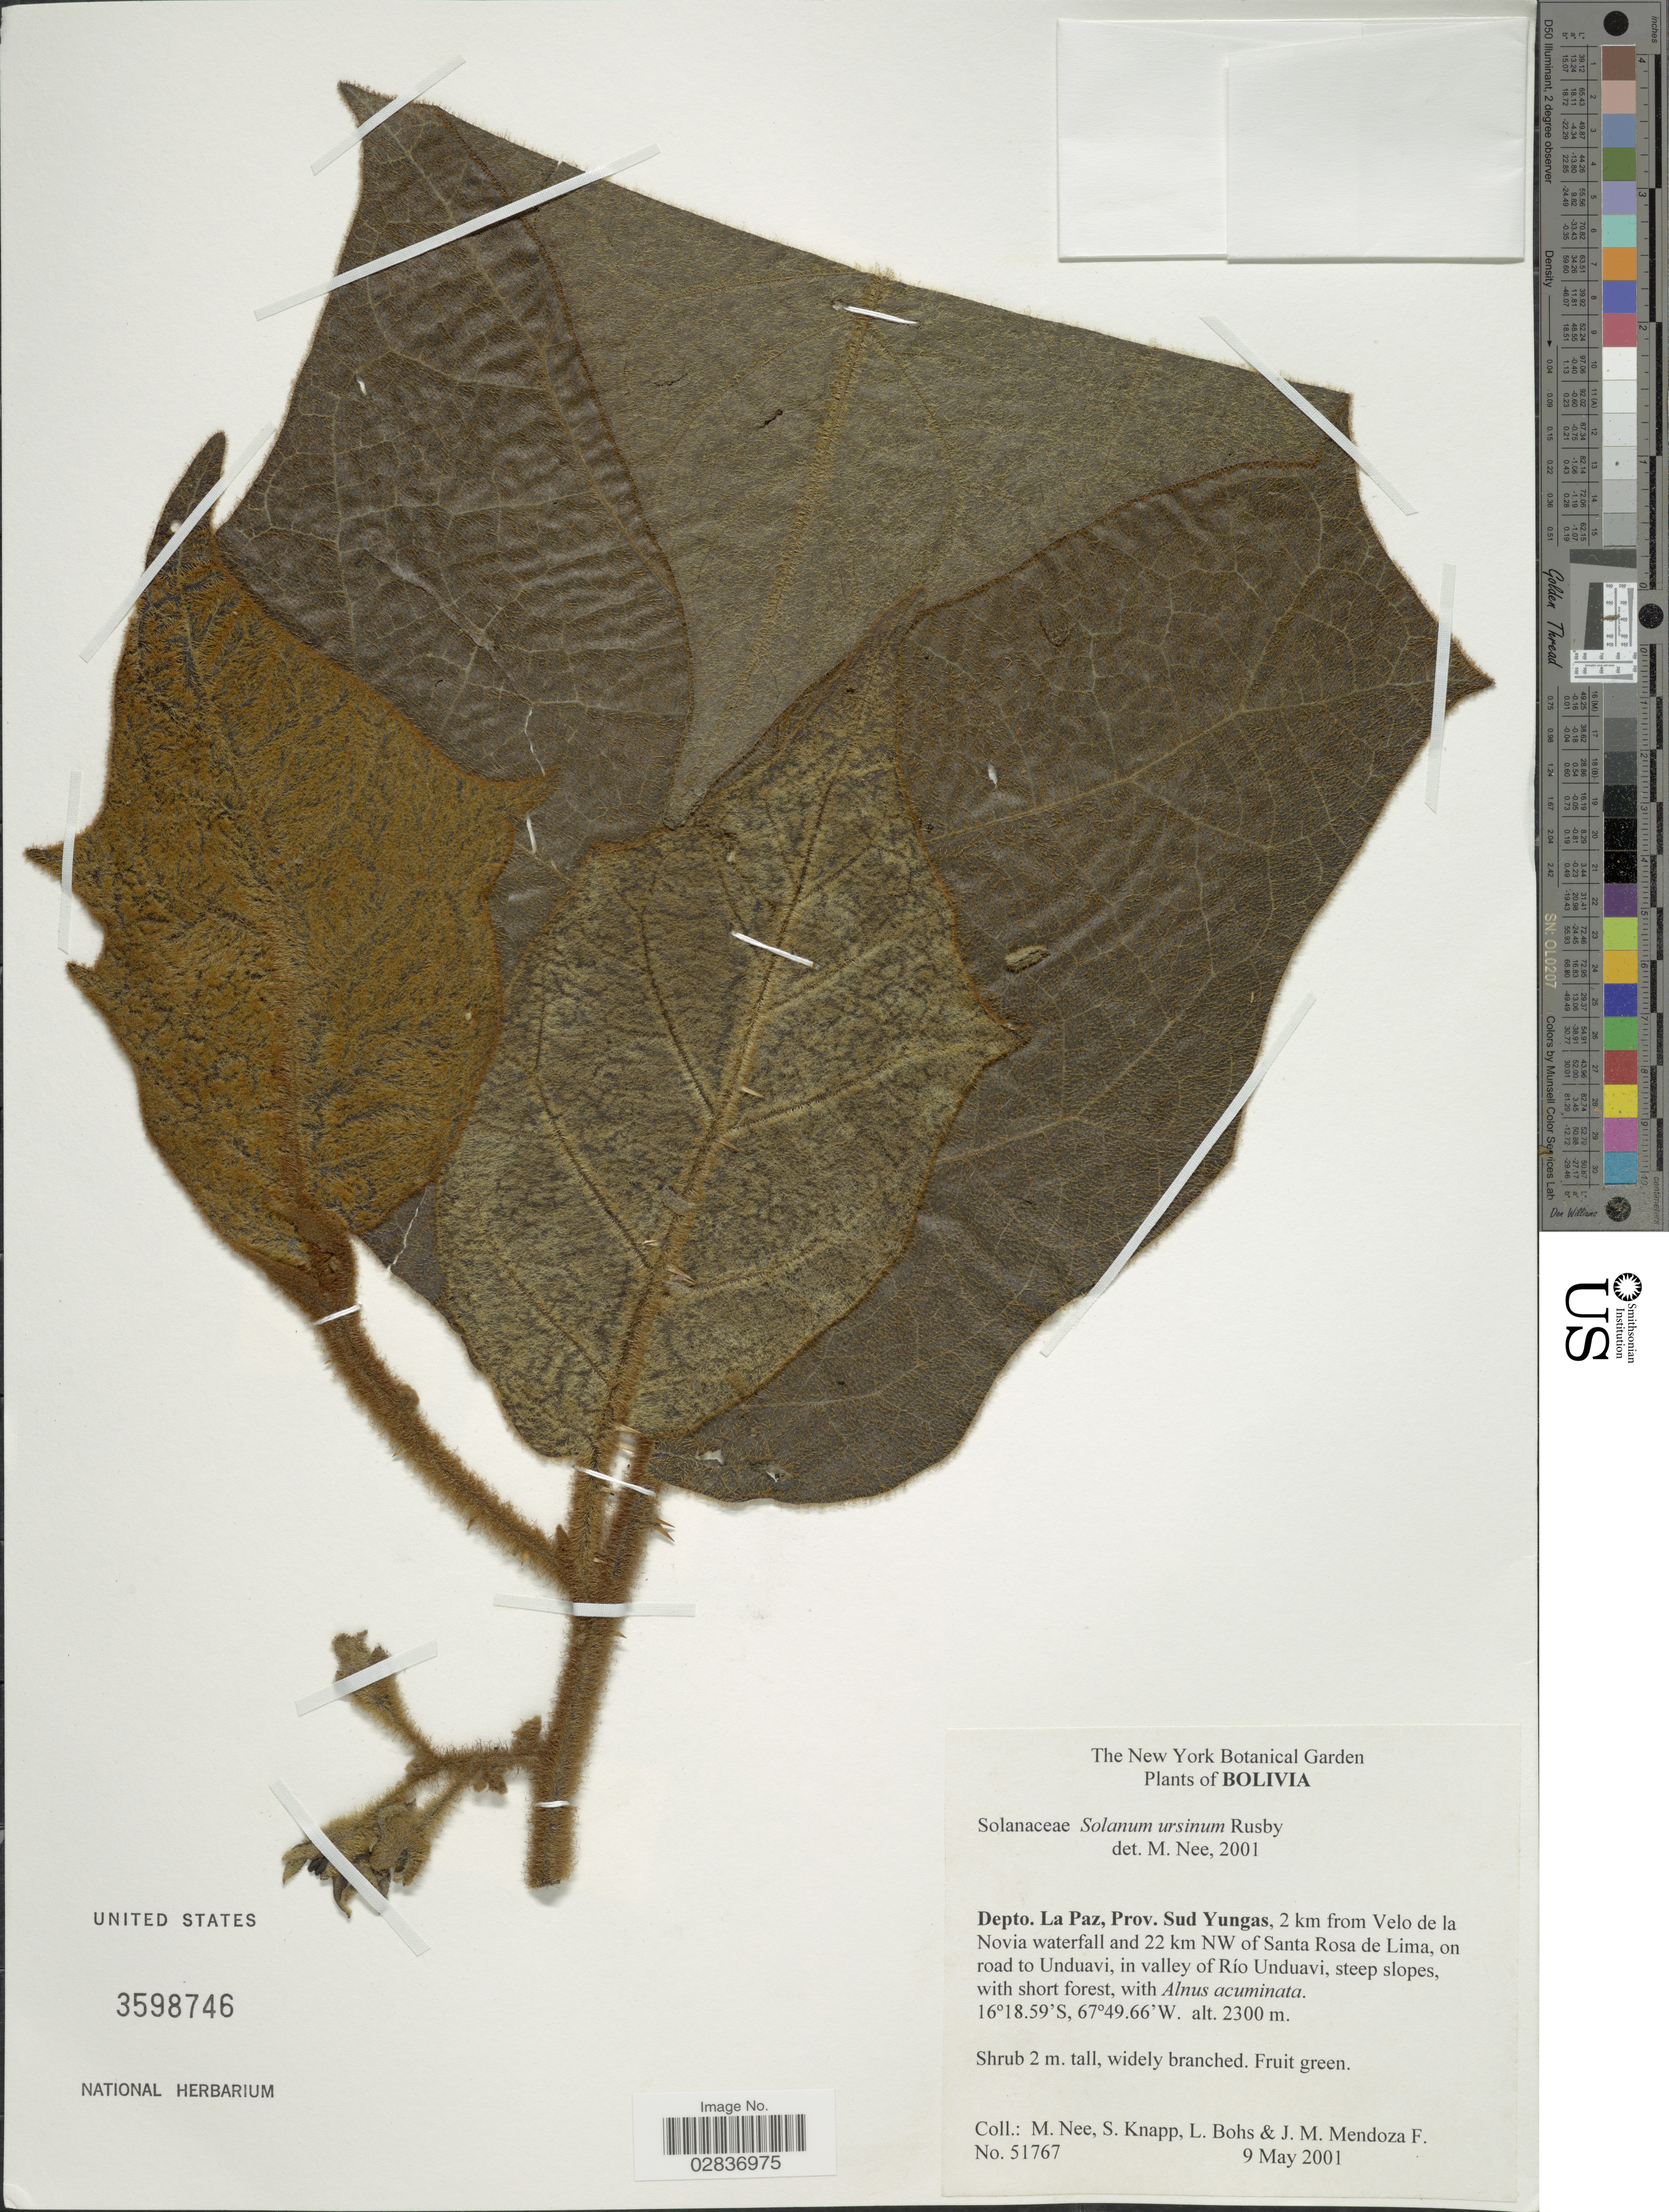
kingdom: Plantae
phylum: Tracheophyta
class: Magnoliopsida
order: Solanales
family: Solanaceae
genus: Solanum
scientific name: Solanum ursinum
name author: Rusby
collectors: M. Nee, S. Knapp, L. A. Bohs & J. M. Mendoza F.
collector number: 51767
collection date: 2001-05-09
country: Bolivia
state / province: La Paz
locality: Depto. La Paz, Prov. Sud Yungas, 2 km from Velo de la Novia waterfall and 22 km NW of Santa Rosa de Lima, on road to Unduavi, in valley of Río Unduavi.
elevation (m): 2300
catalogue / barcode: US 3598746